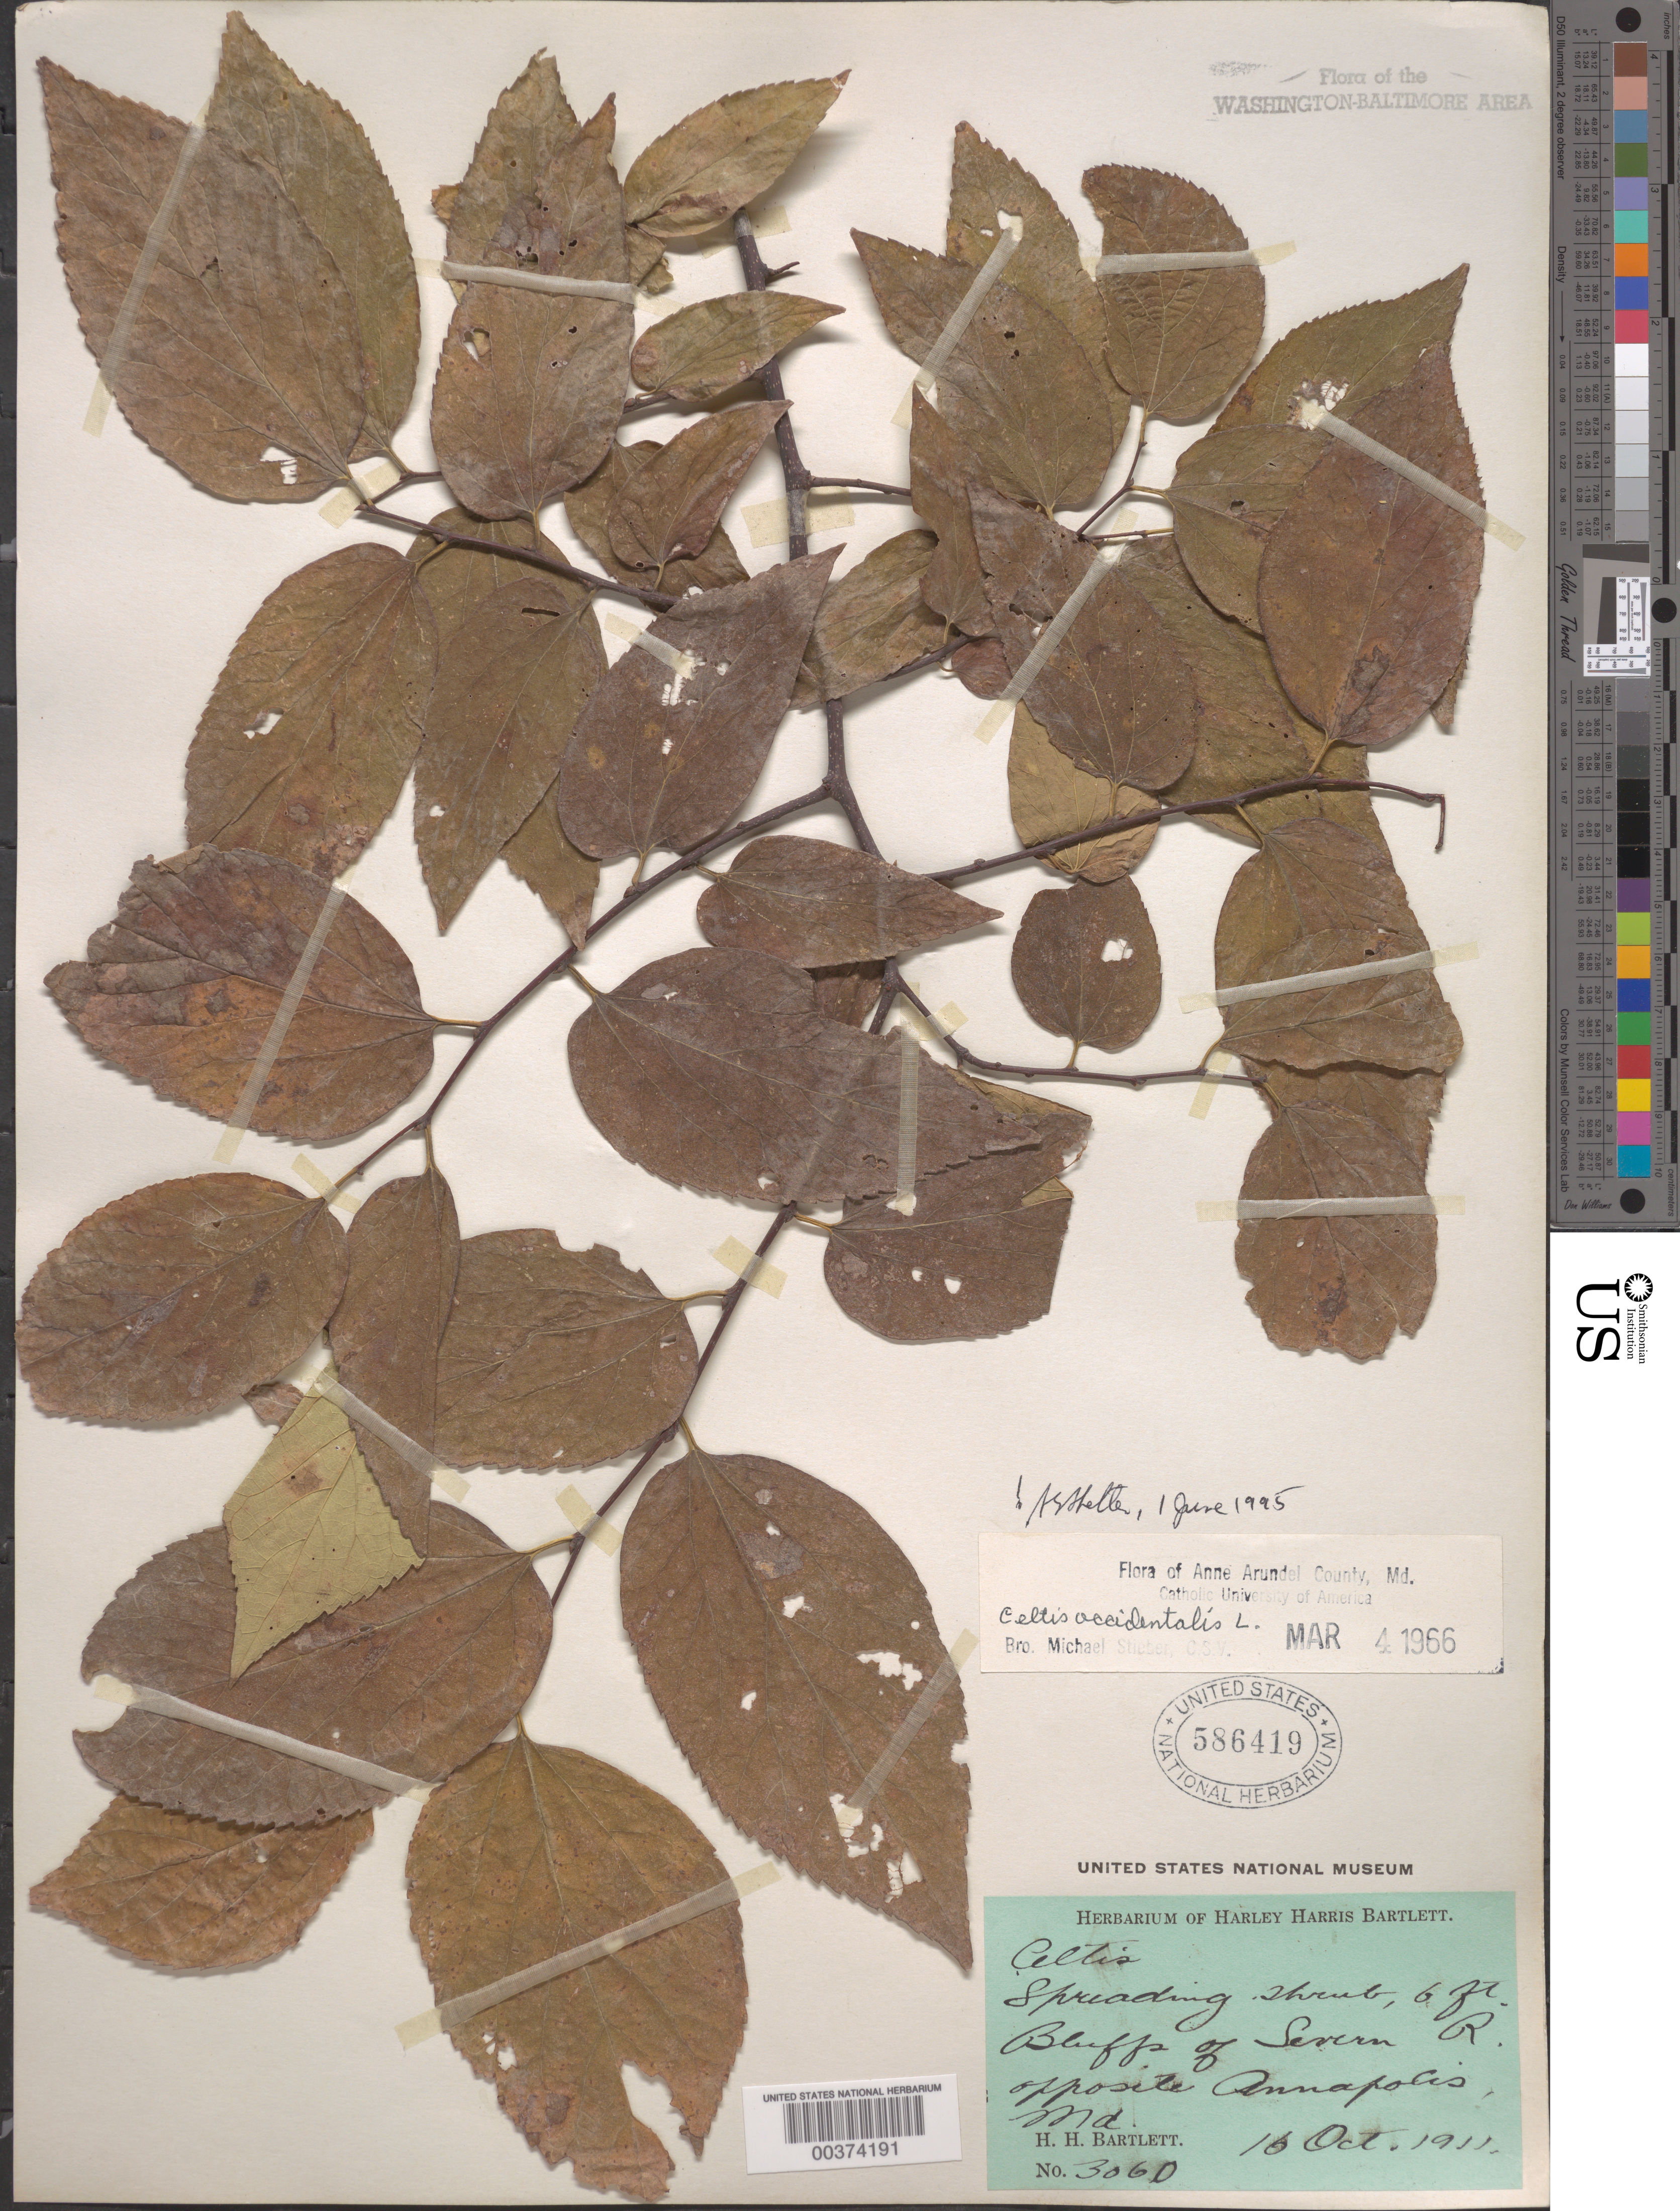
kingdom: Plantae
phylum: Tracheophyta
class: Magnoliopsida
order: Rosales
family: Cannabaceae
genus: Celtis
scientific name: Celtis occidentalis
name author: L.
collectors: H. H. Bartlett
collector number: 3060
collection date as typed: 16 Oct 1911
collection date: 1911-10-16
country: United States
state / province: Maryland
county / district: Anne Arundel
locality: Severn River, opposite Annapolis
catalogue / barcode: US 586419